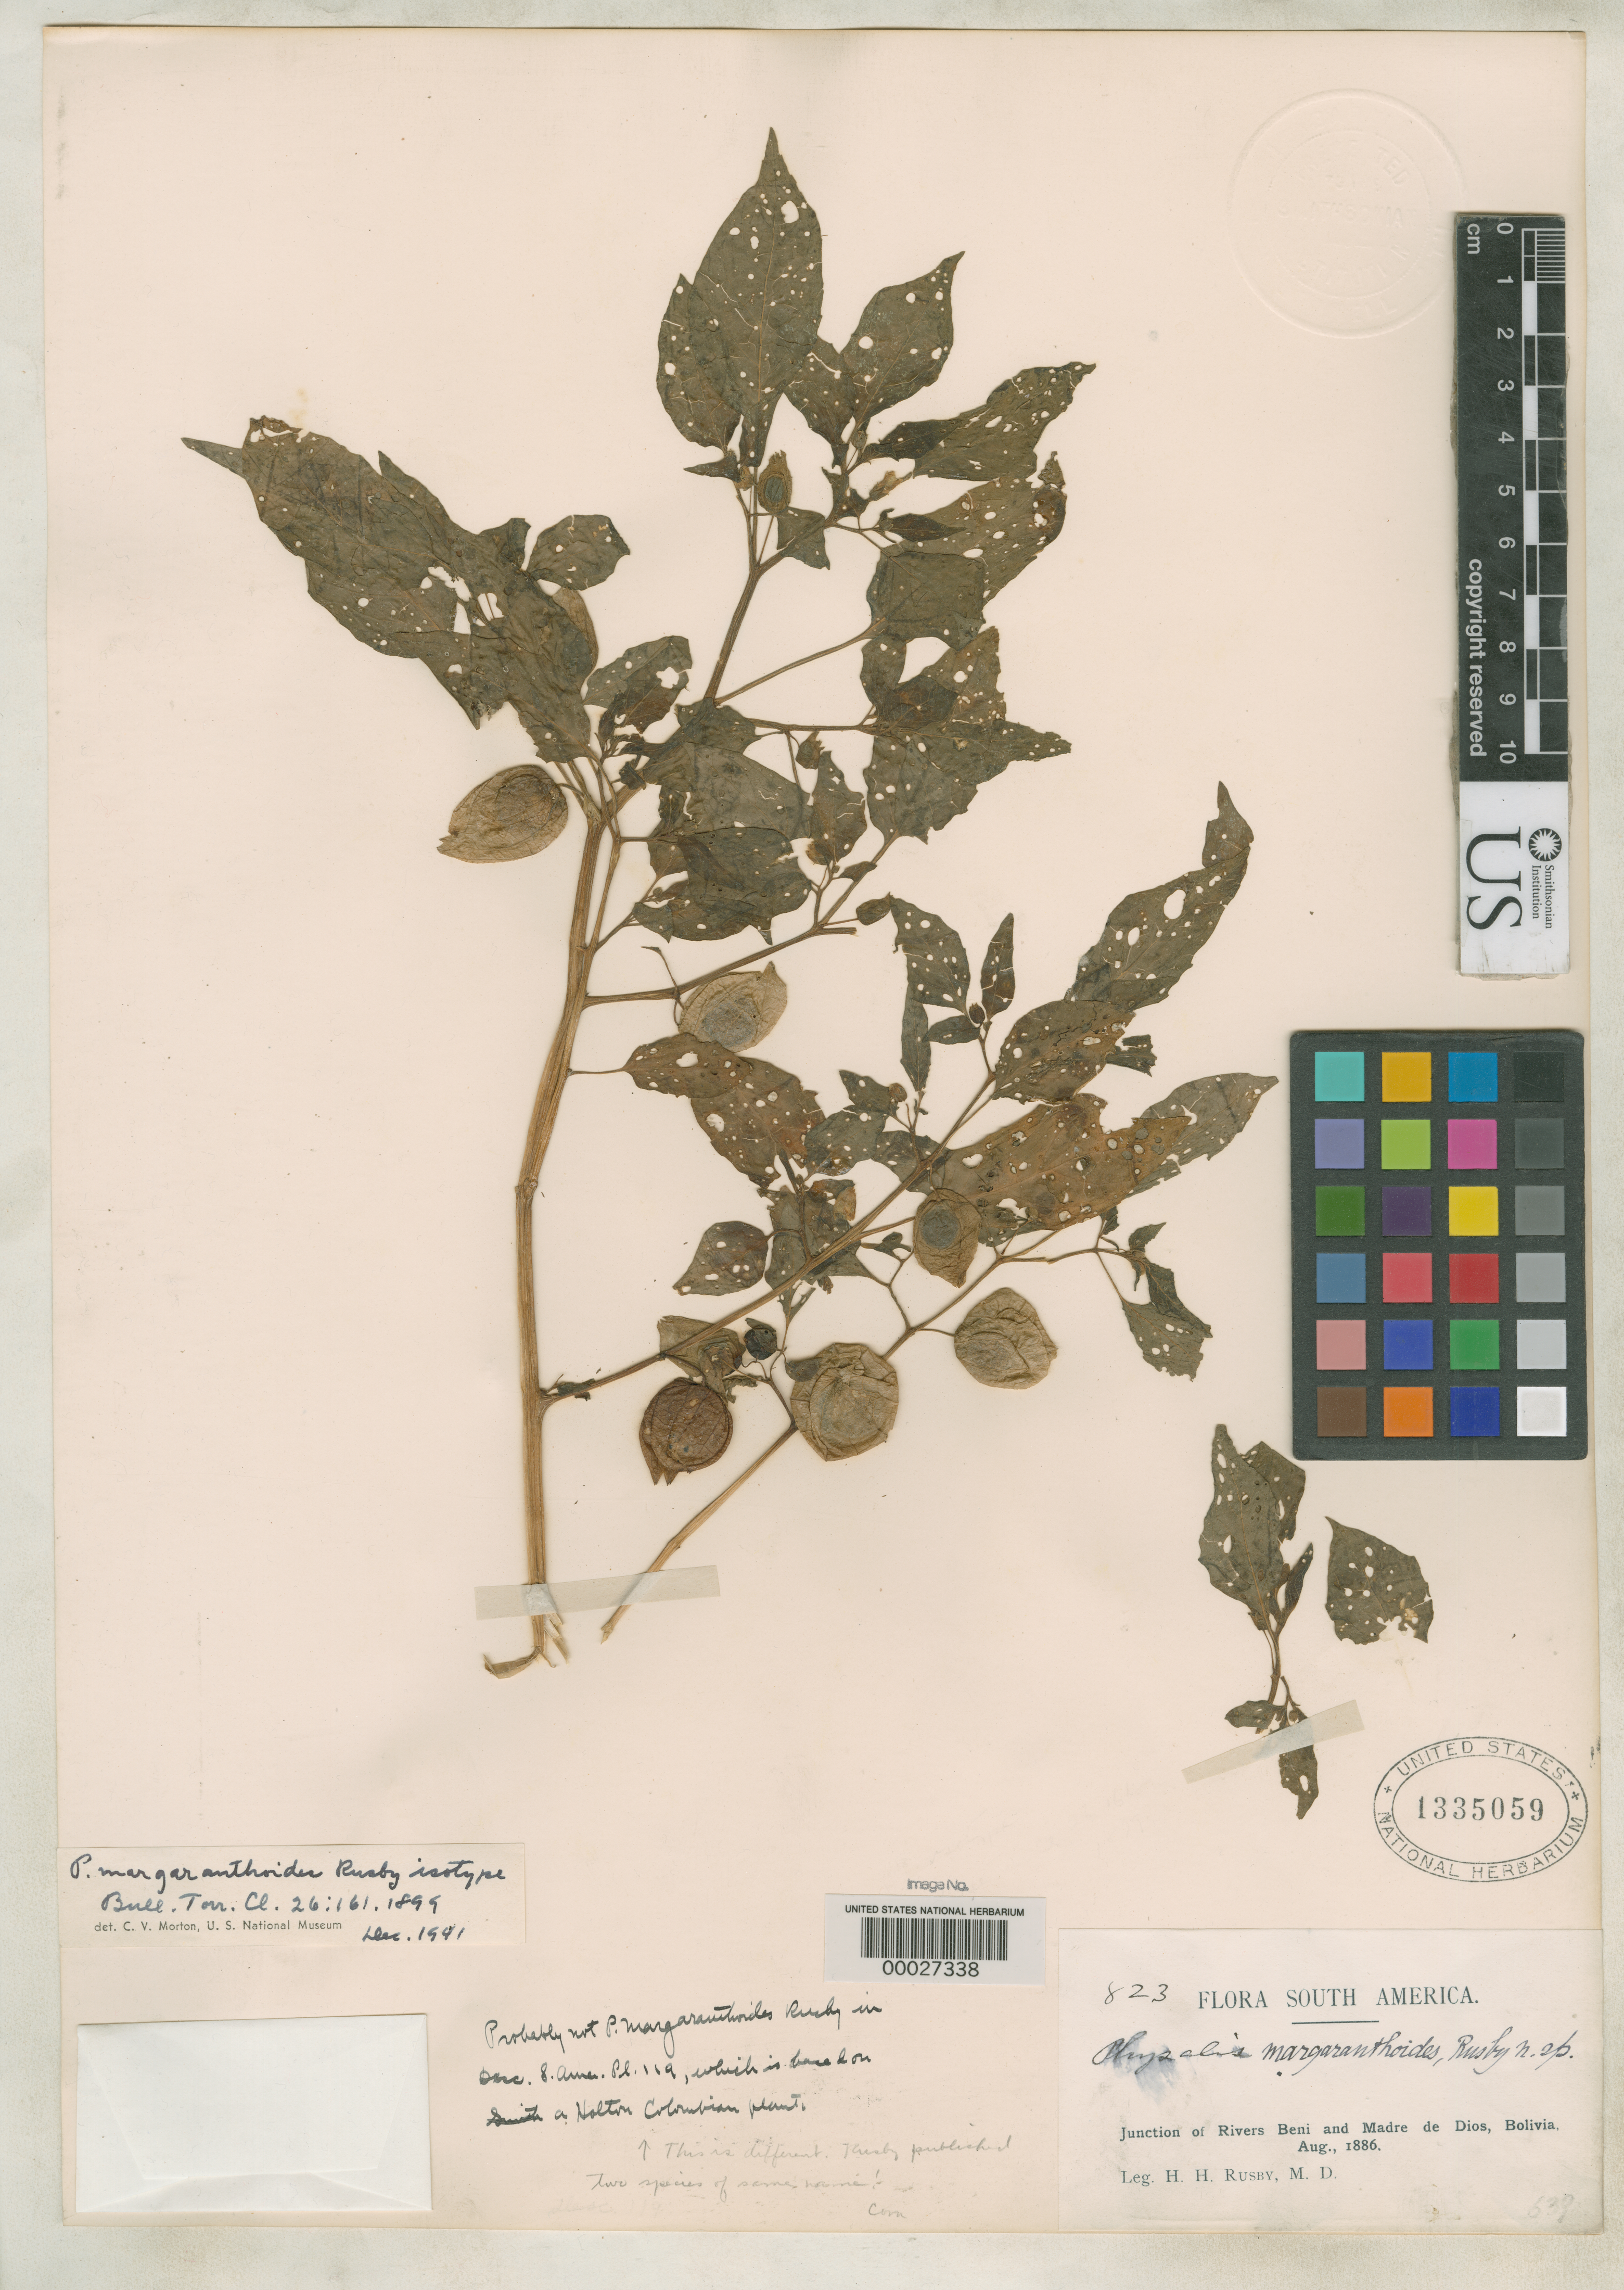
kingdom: Plantae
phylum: Tracheophyta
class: Magnoliopsida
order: Solanales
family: Solanaceae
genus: Physalis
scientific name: Physalis margaranthoides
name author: Rusby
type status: Isotype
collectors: H. H. Rusby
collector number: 823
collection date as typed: Aug., 1886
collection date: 1886-08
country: Bolivia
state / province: Beni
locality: Junction of Rivers Beni and Madre de Dios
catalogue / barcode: US 1335059